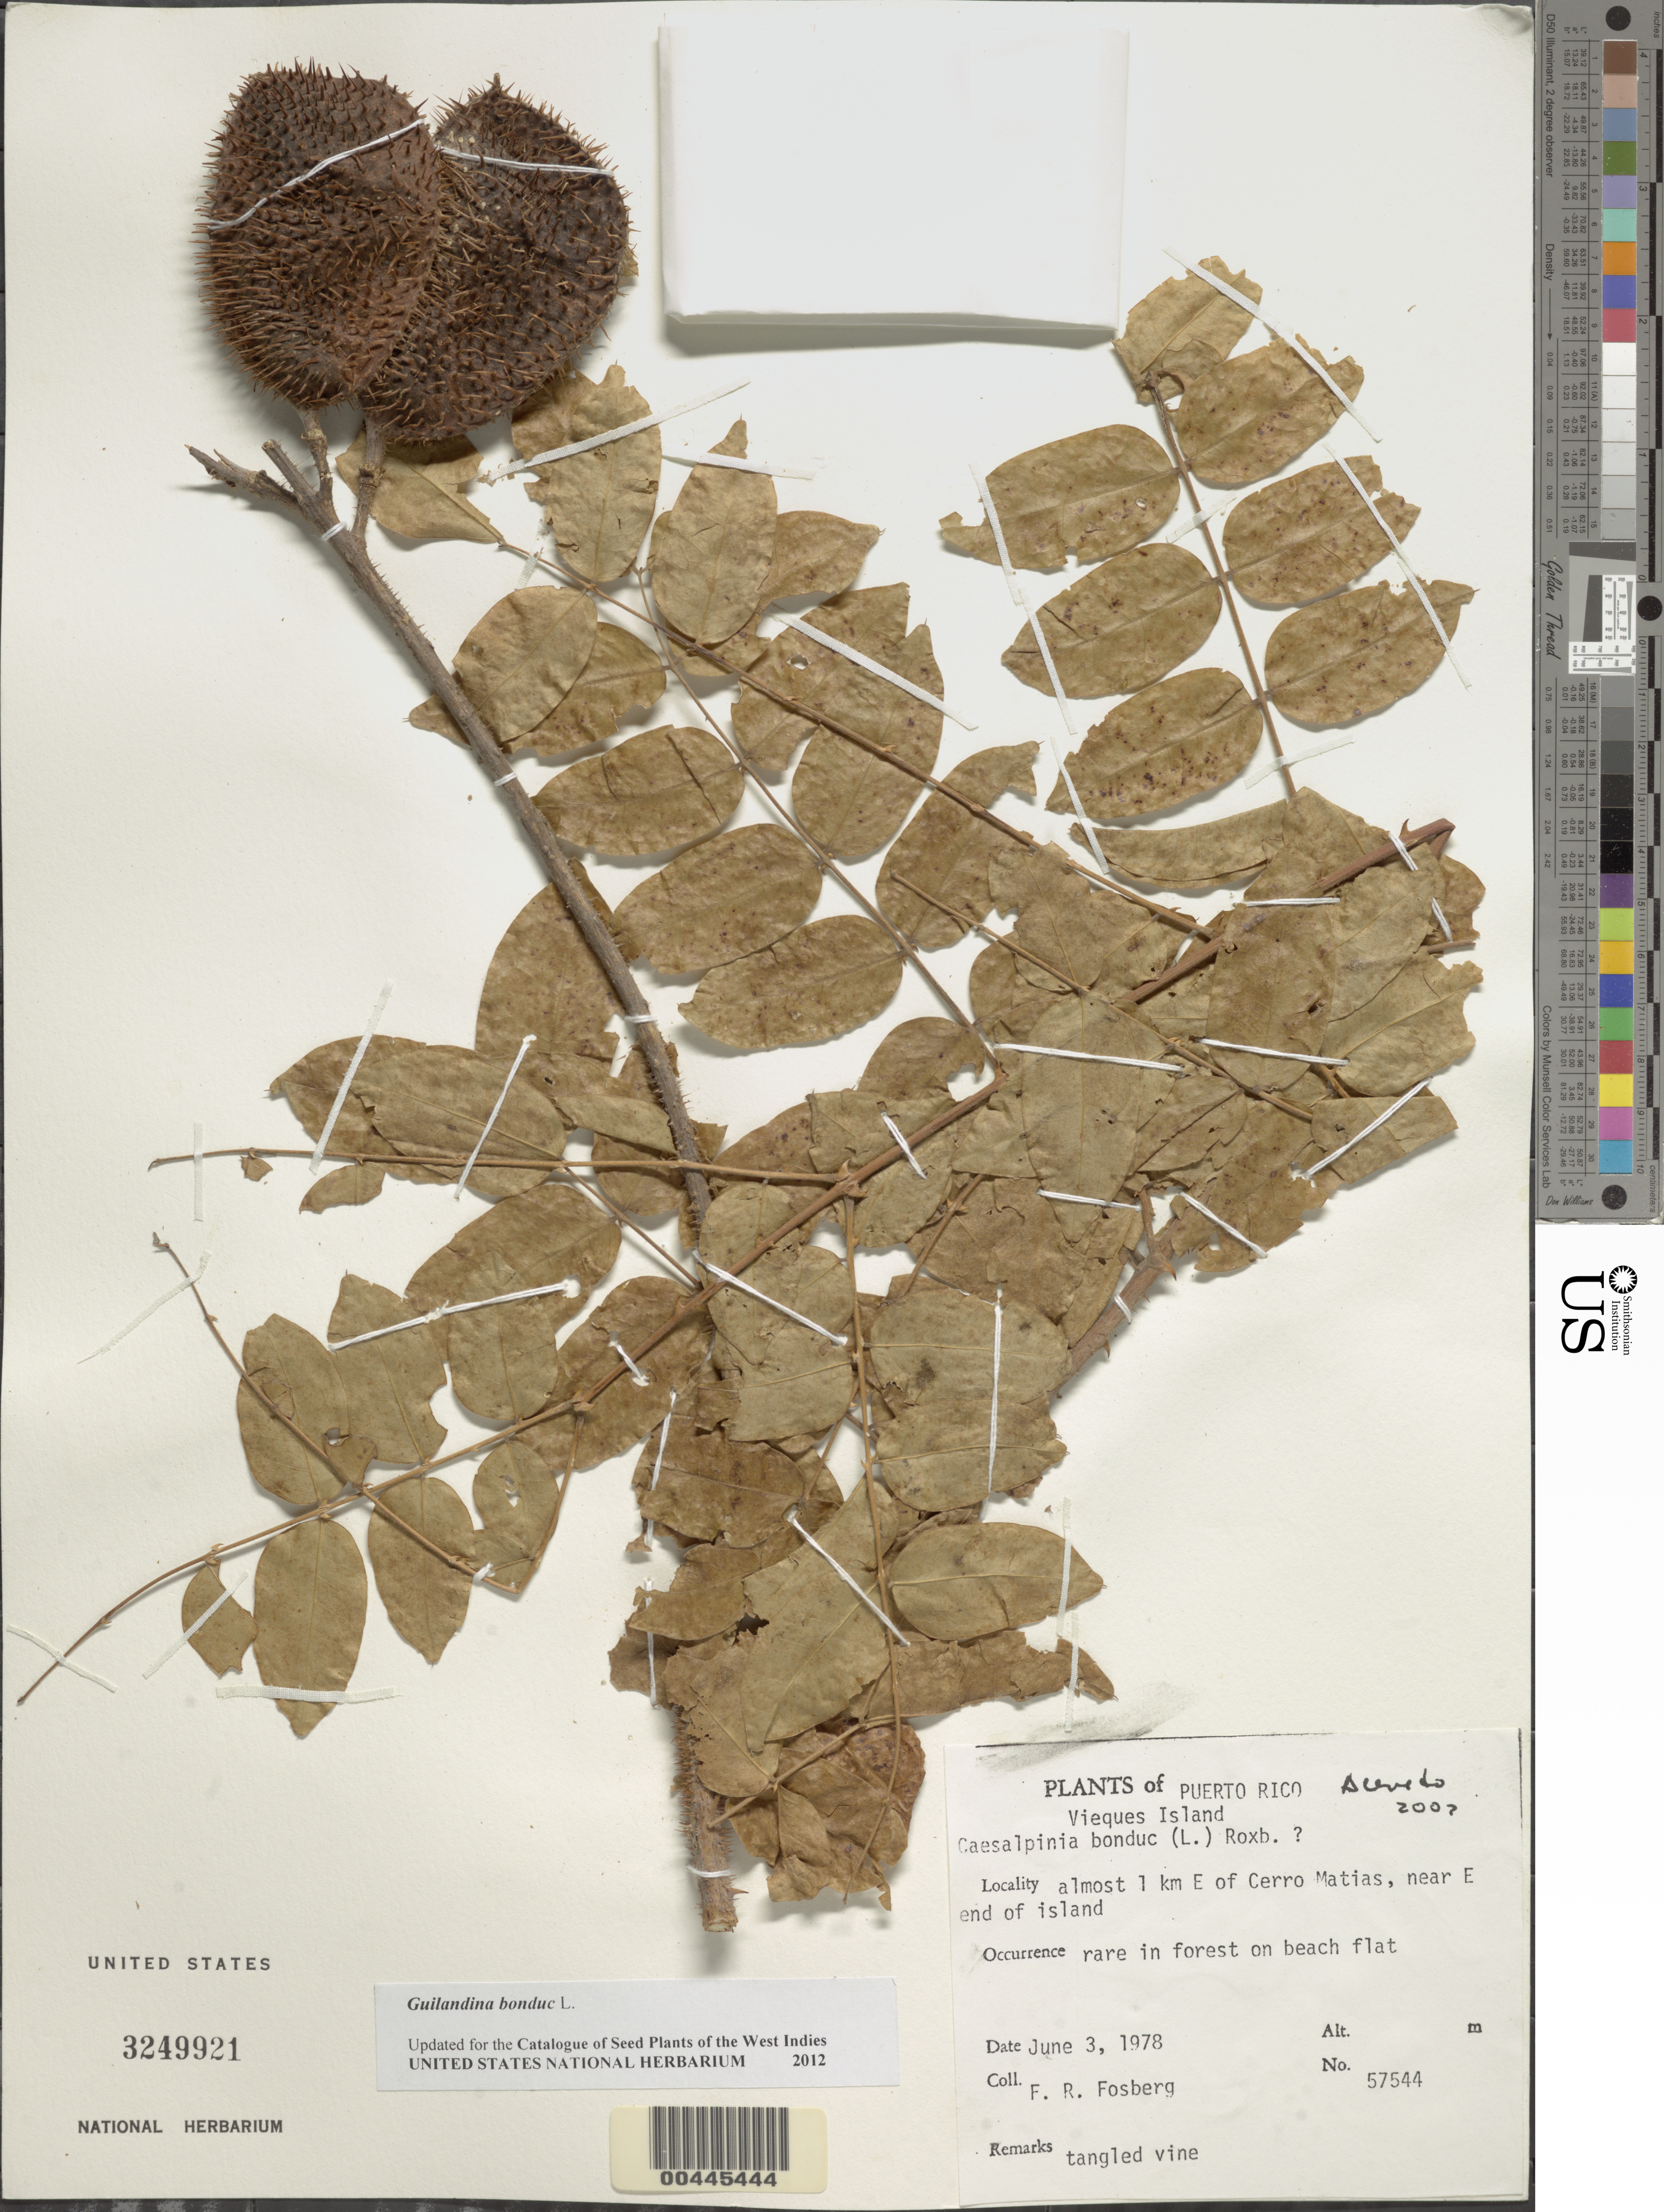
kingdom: Plantae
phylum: Tracheophyta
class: Magnoliopsida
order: Fabales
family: Fabaceae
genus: Guilandina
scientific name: Guilandina bonduc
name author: L.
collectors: F. R. Fosberg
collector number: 57544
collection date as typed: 03 Jun 1978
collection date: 1978-06-03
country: Puerto Rico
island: Greater Antilles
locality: Vieques island, e of cerro matias, near e end of island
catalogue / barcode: US 3249921